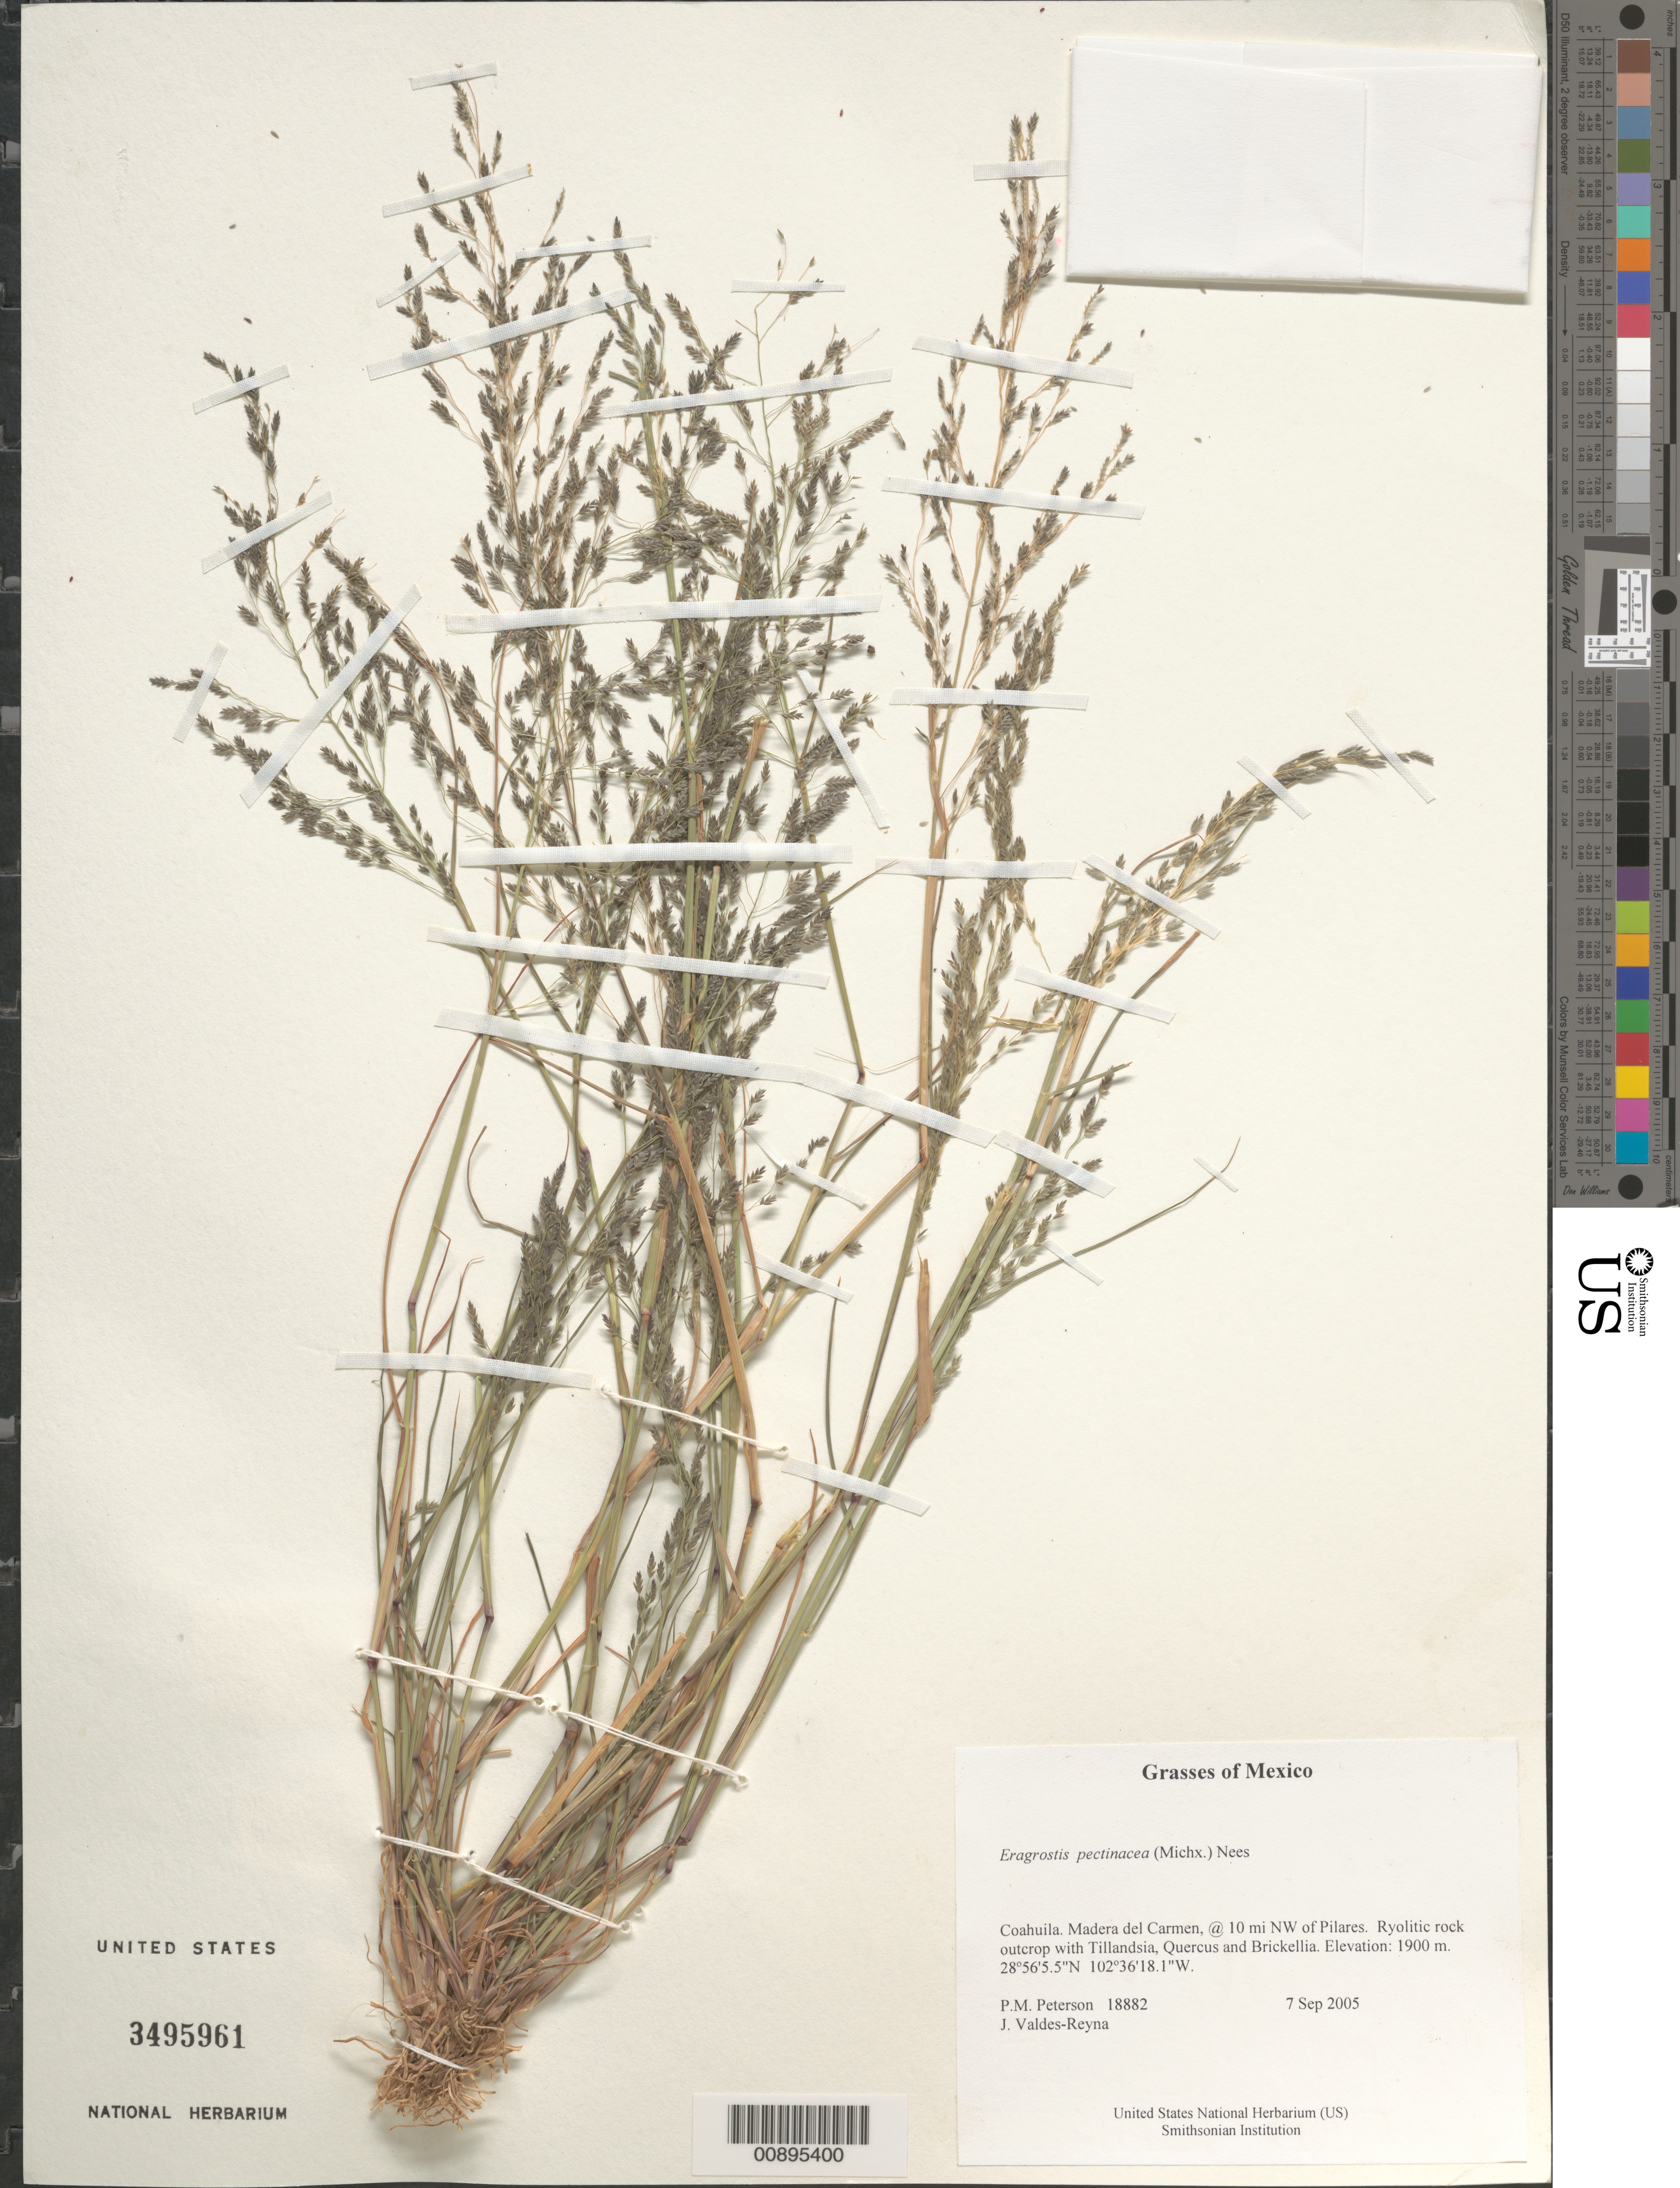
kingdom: Plantae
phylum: Tracheophyta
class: Liliopsida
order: Poales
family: Poaceae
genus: Eragrostis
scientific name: Eragrostis pectinacea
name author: (Michx.) Nees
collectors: P. M. Peterson & J. Valdés-Reyna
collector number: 18882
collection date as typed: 07 Sep 2005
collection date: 2005-09-07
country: Mexico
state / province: Coahuila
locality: Madera del Carmen, @ 10 mi NW of Pilares. Ryolitic rock outcrop with Tillandsia, Quercus and Brickellia.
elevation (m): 1900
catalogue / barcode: US 3495961